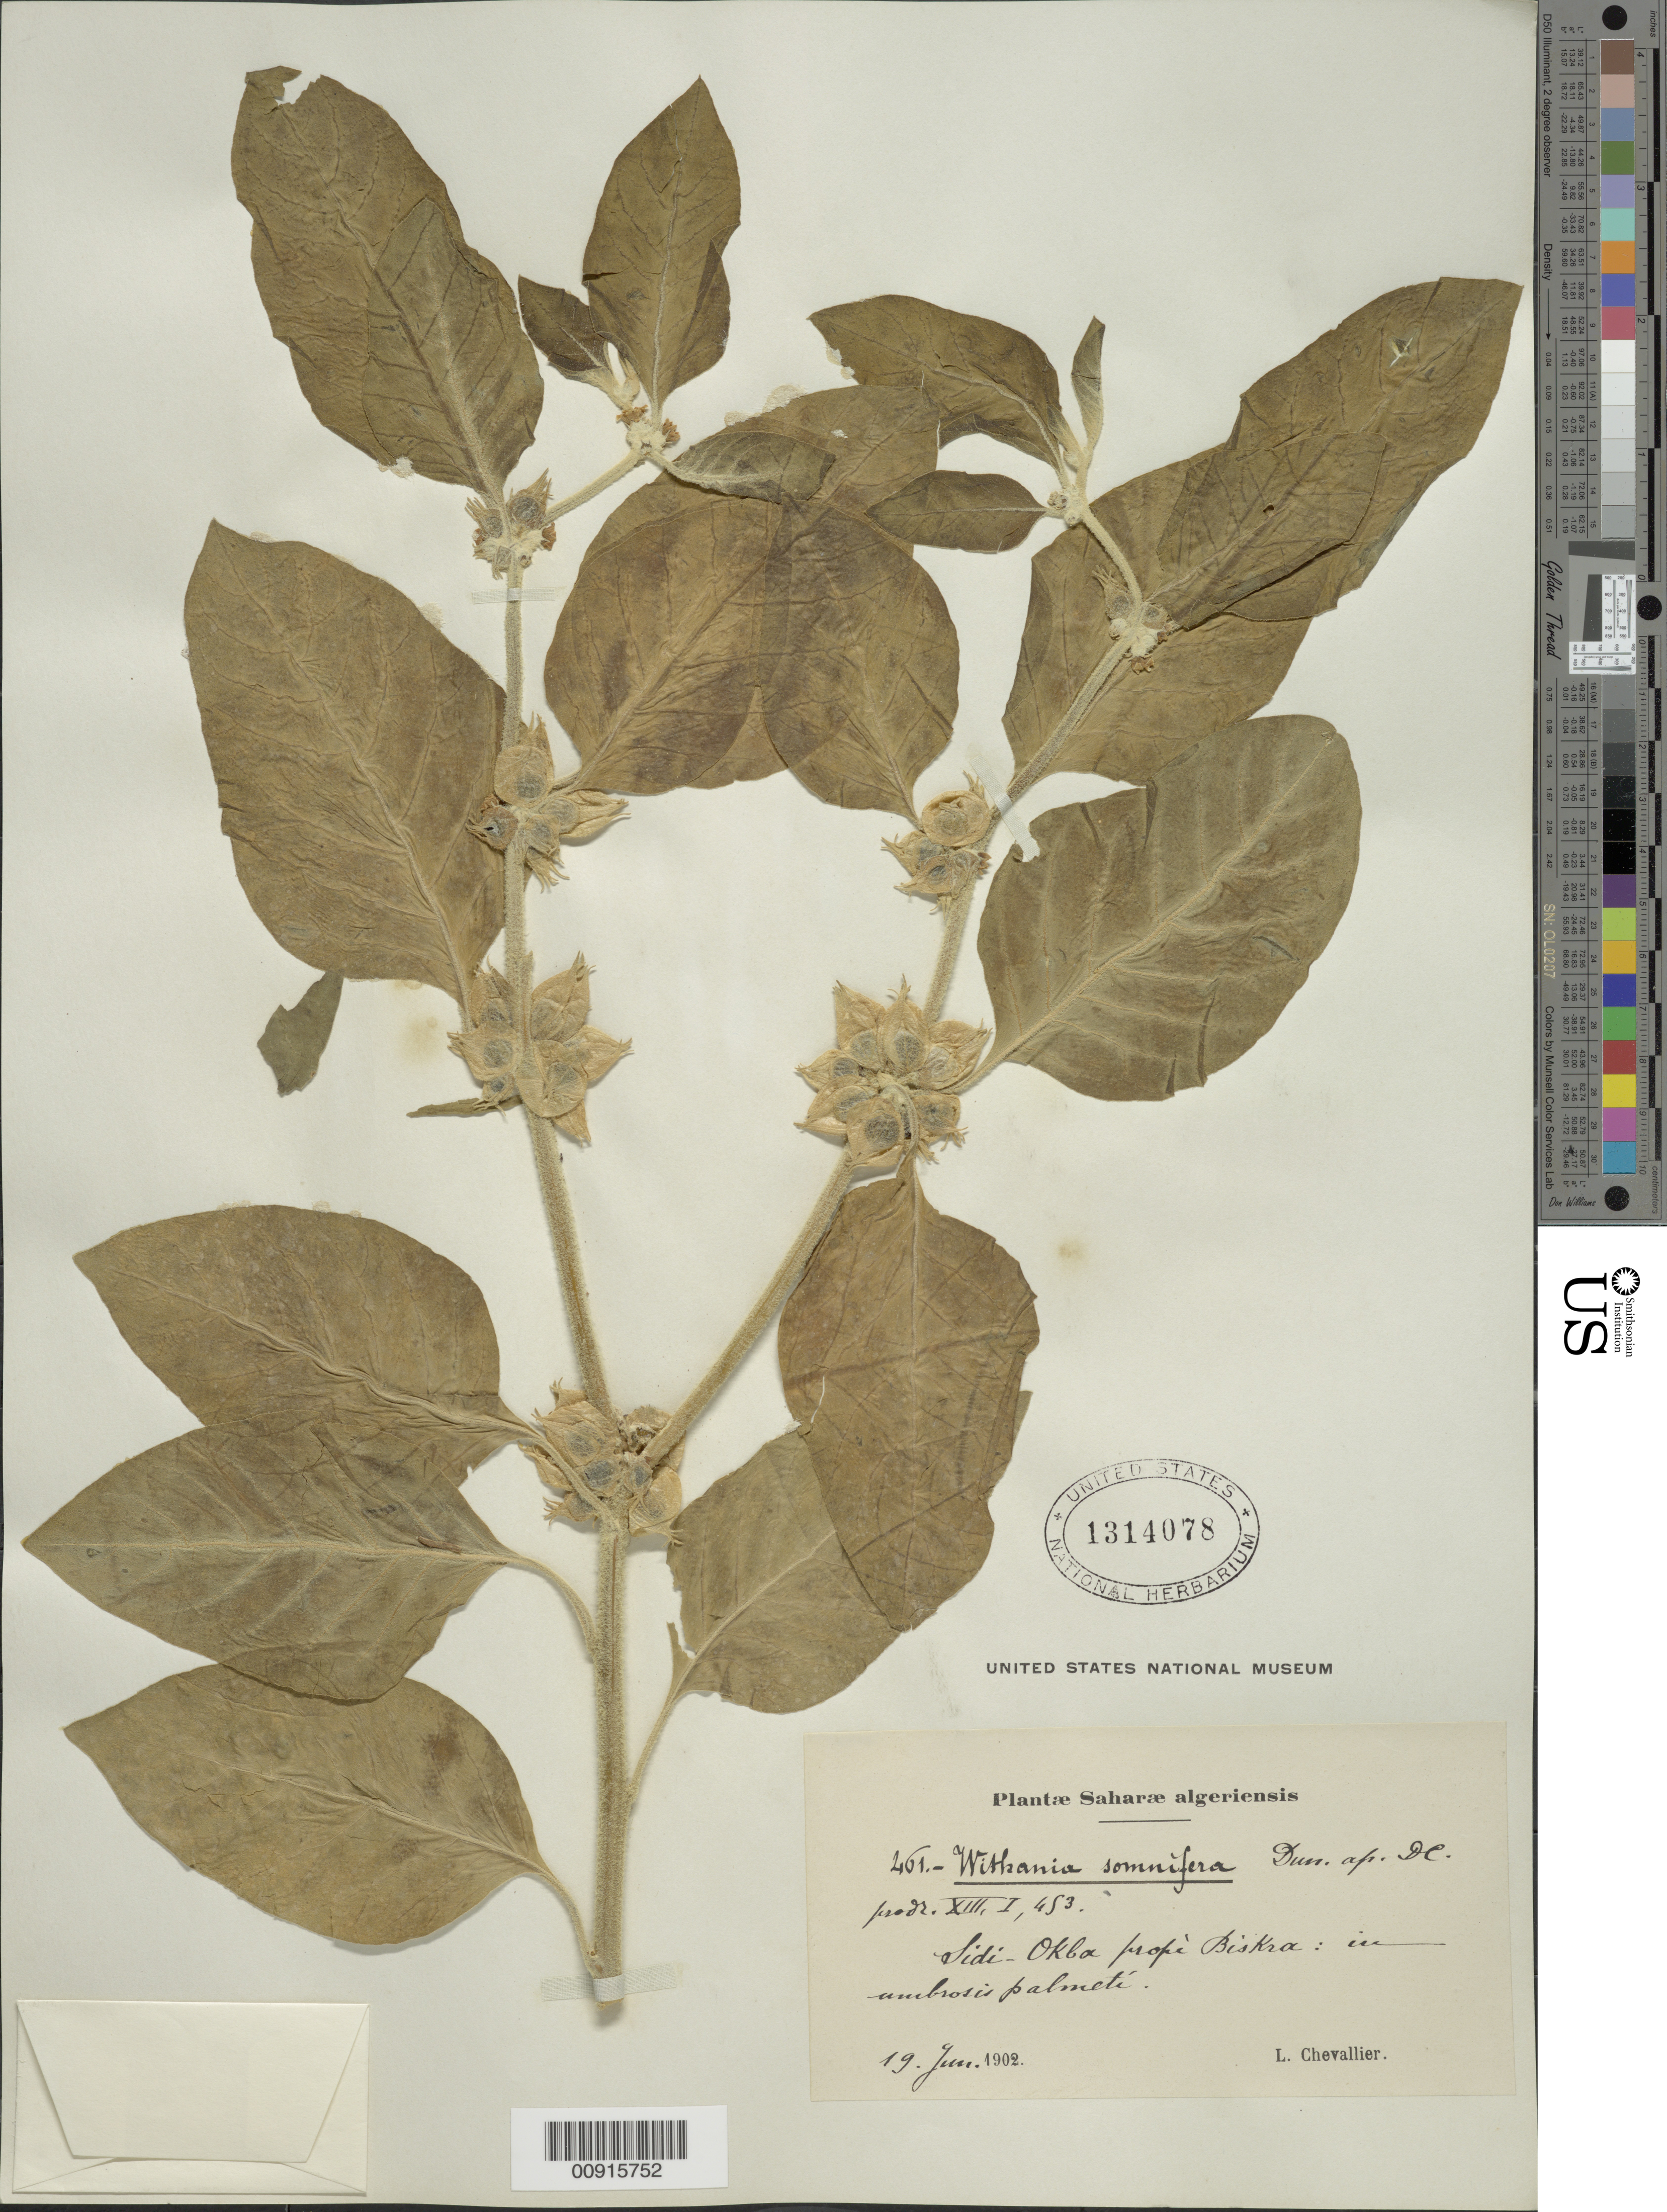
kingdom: Plantae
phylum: Tracheophyta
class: Magnoliopsida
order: Solanales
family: Solanaceae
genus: Withania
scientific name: Withania somnifera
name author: (L.) Dunal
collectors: L. Chevalier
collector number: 461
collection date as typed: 19 Jun 1902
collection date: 1902-06-19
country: Algeria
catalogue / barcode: US 1314078